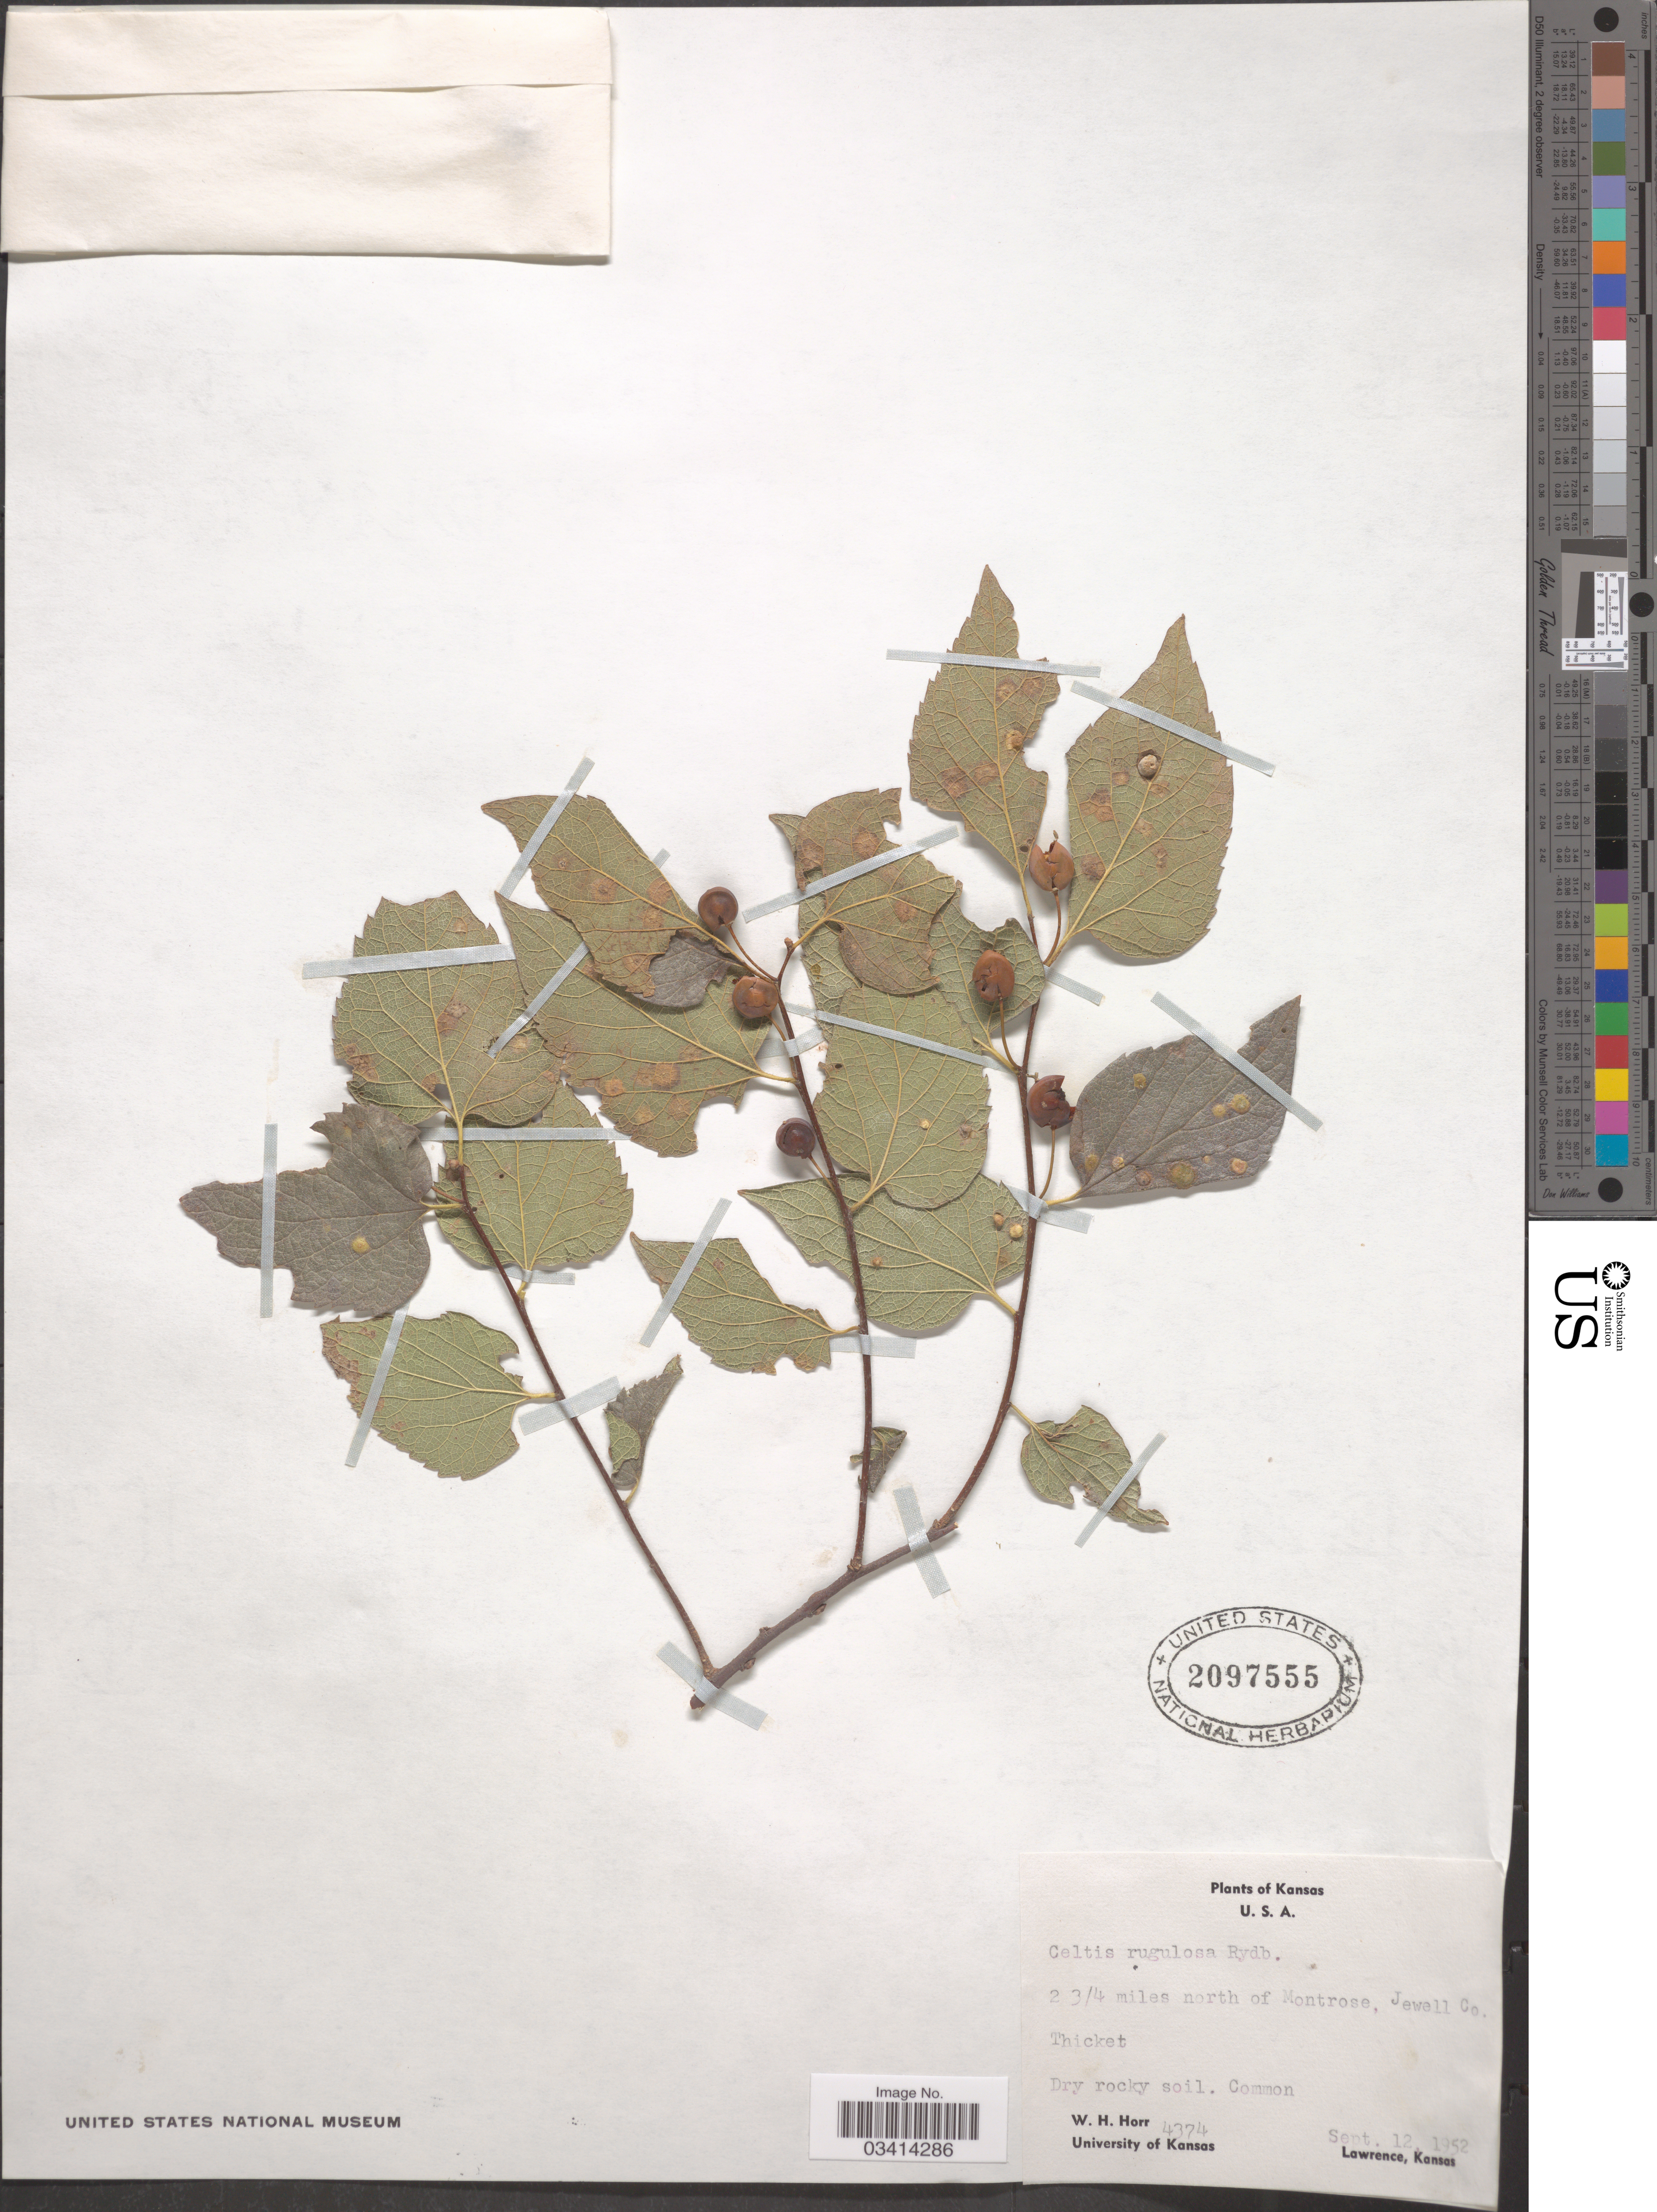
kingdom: Plantae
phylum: Tracheophyta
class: Magnoliopsida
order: Rosales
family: Cannabaceae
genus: Celtis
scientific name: Celtis reticulata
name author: Torr.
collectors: W. H. Horr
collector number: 4374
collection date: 1952-09-12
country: United States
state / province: Kansas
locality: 2 3/4 miles north of Montrose, Jewell Co.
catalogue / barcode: US 2097555